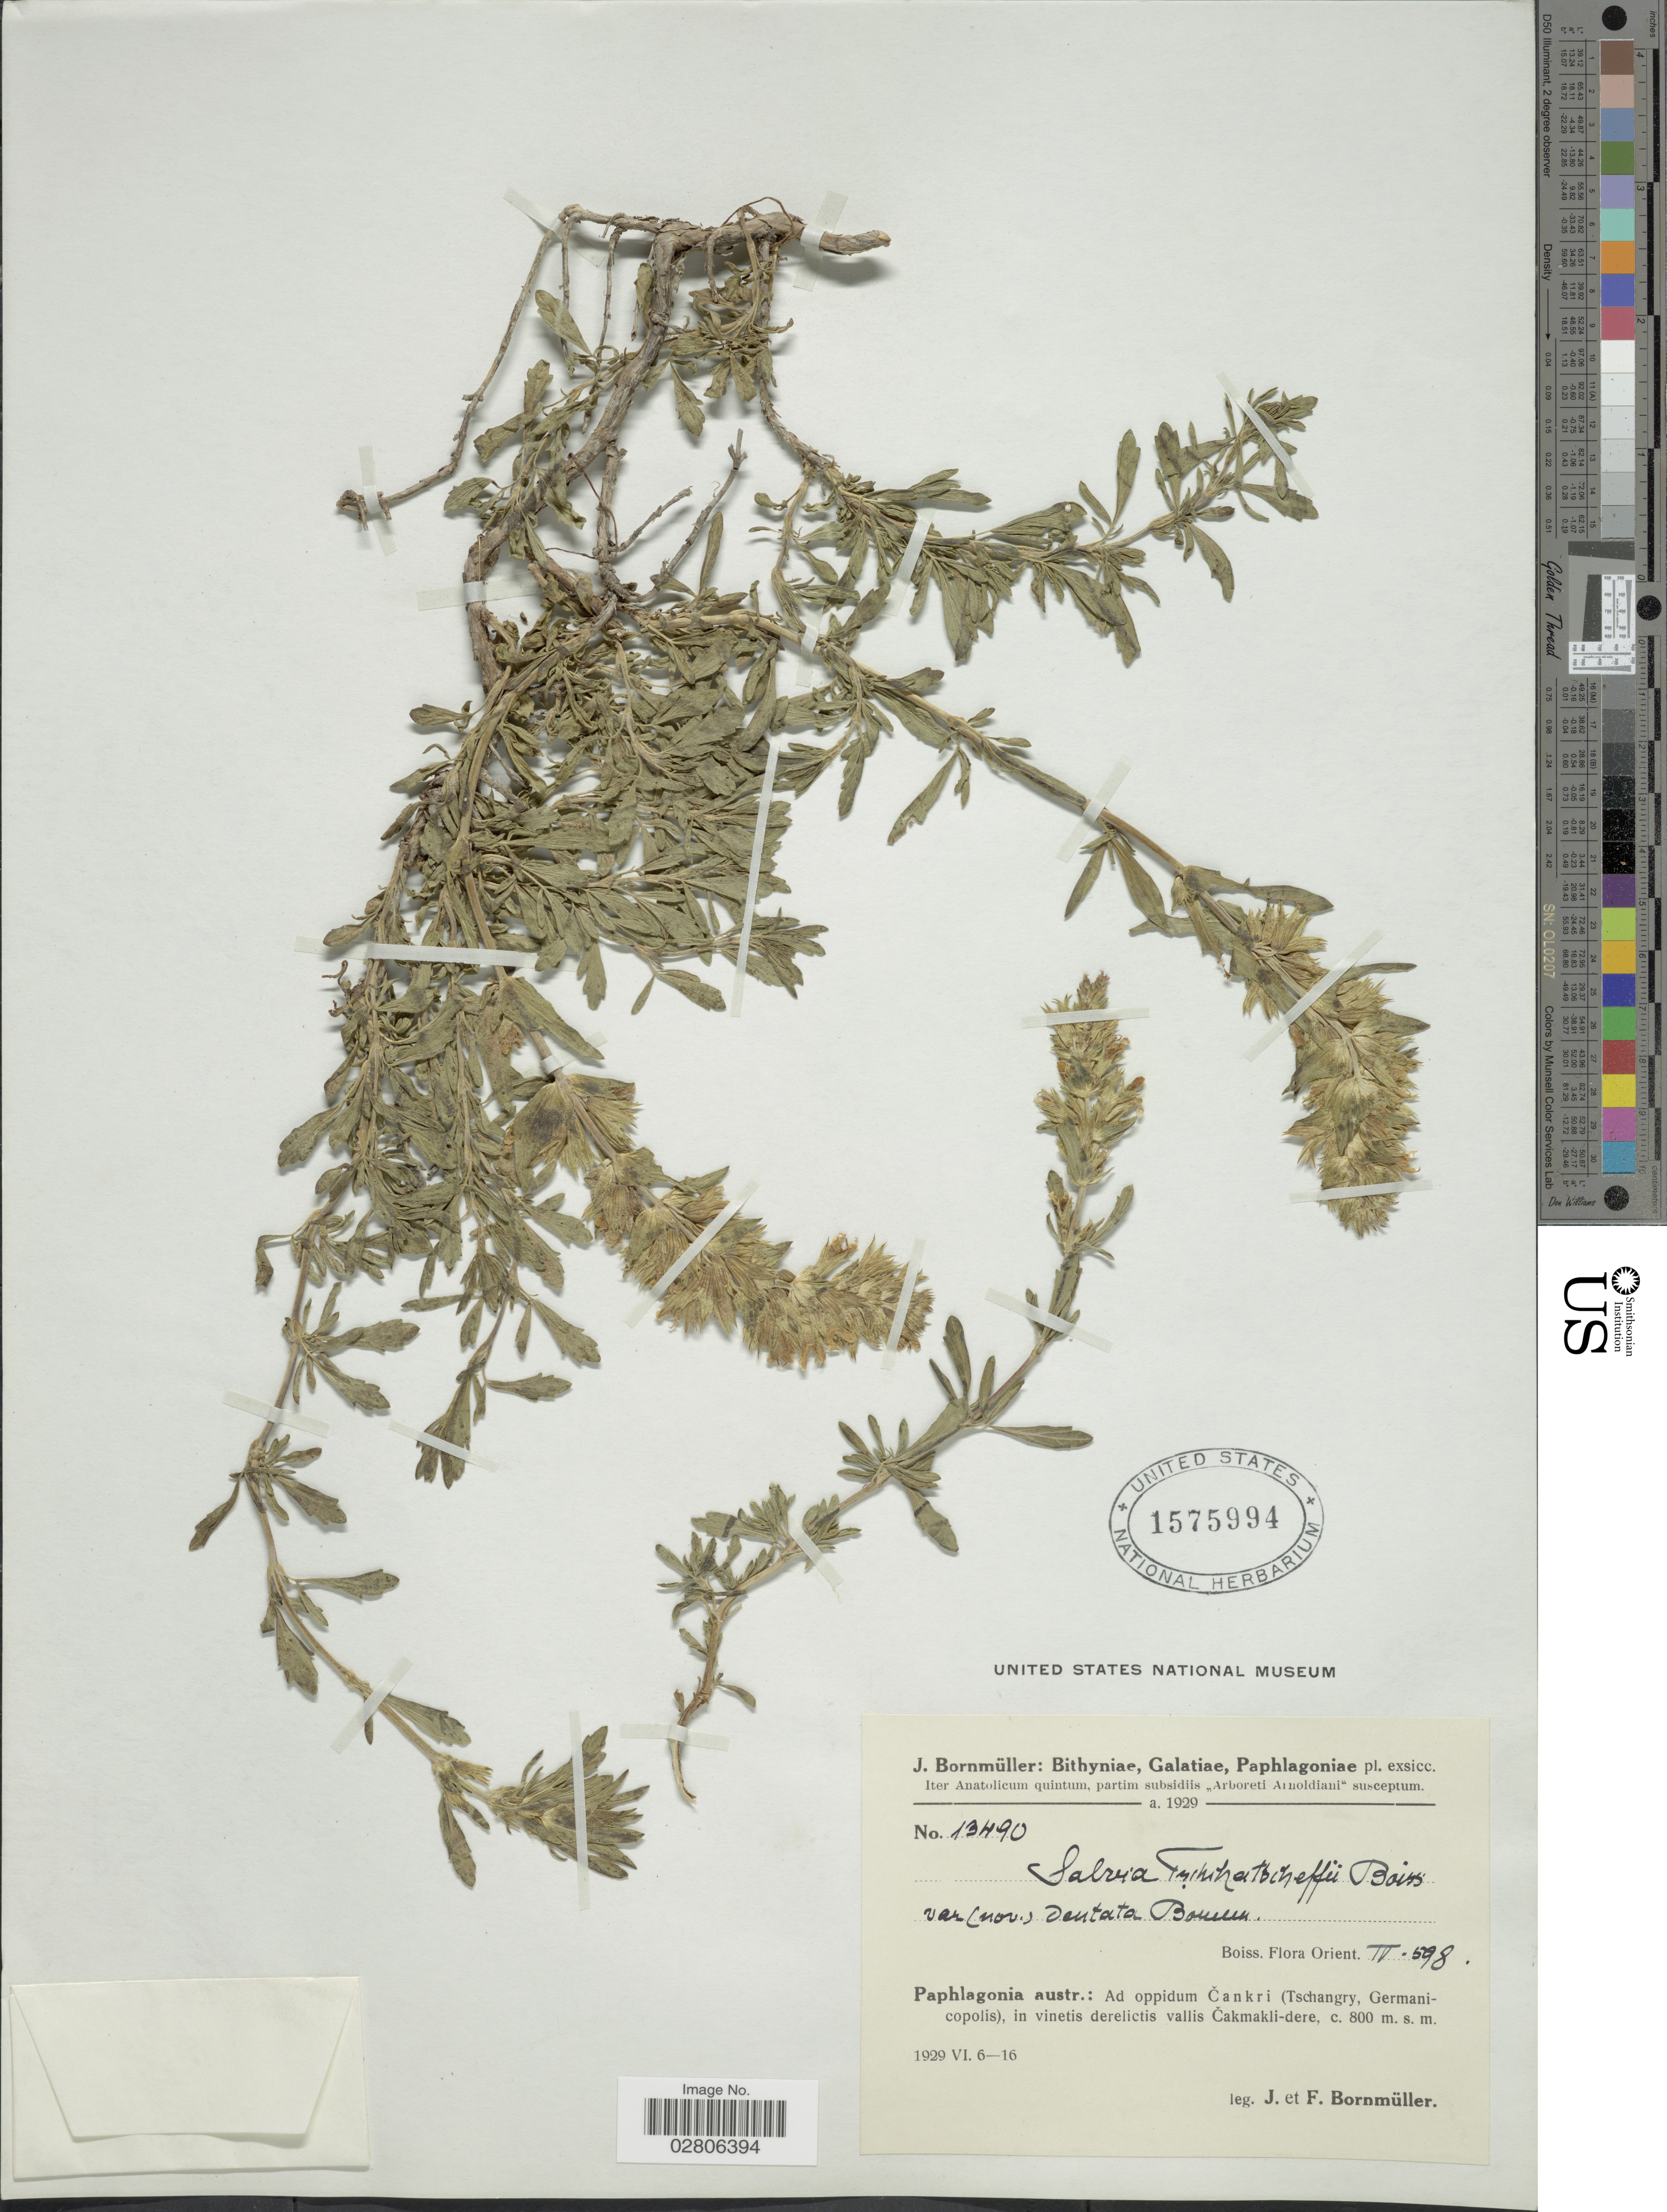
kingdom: Plantae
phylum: Tracheophyta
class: Magnoliopsida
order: Lamiales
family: Lamiaceae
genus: Salvia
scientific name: Salvia tchihatcheffii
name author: (Fisch. & C.A. Mey.) Boiss.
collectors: J. Bornmüller & F. Bornmüller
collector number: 13490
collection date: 1929-06-06/1929-06-16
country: Turkey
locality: Paphlagonia austr.: Ad oppidum Čankri (Tschangry, Germanicopolis), in vinetis derelictis vallis Čakmakli-dere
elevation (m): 800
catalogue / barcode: US 1575994